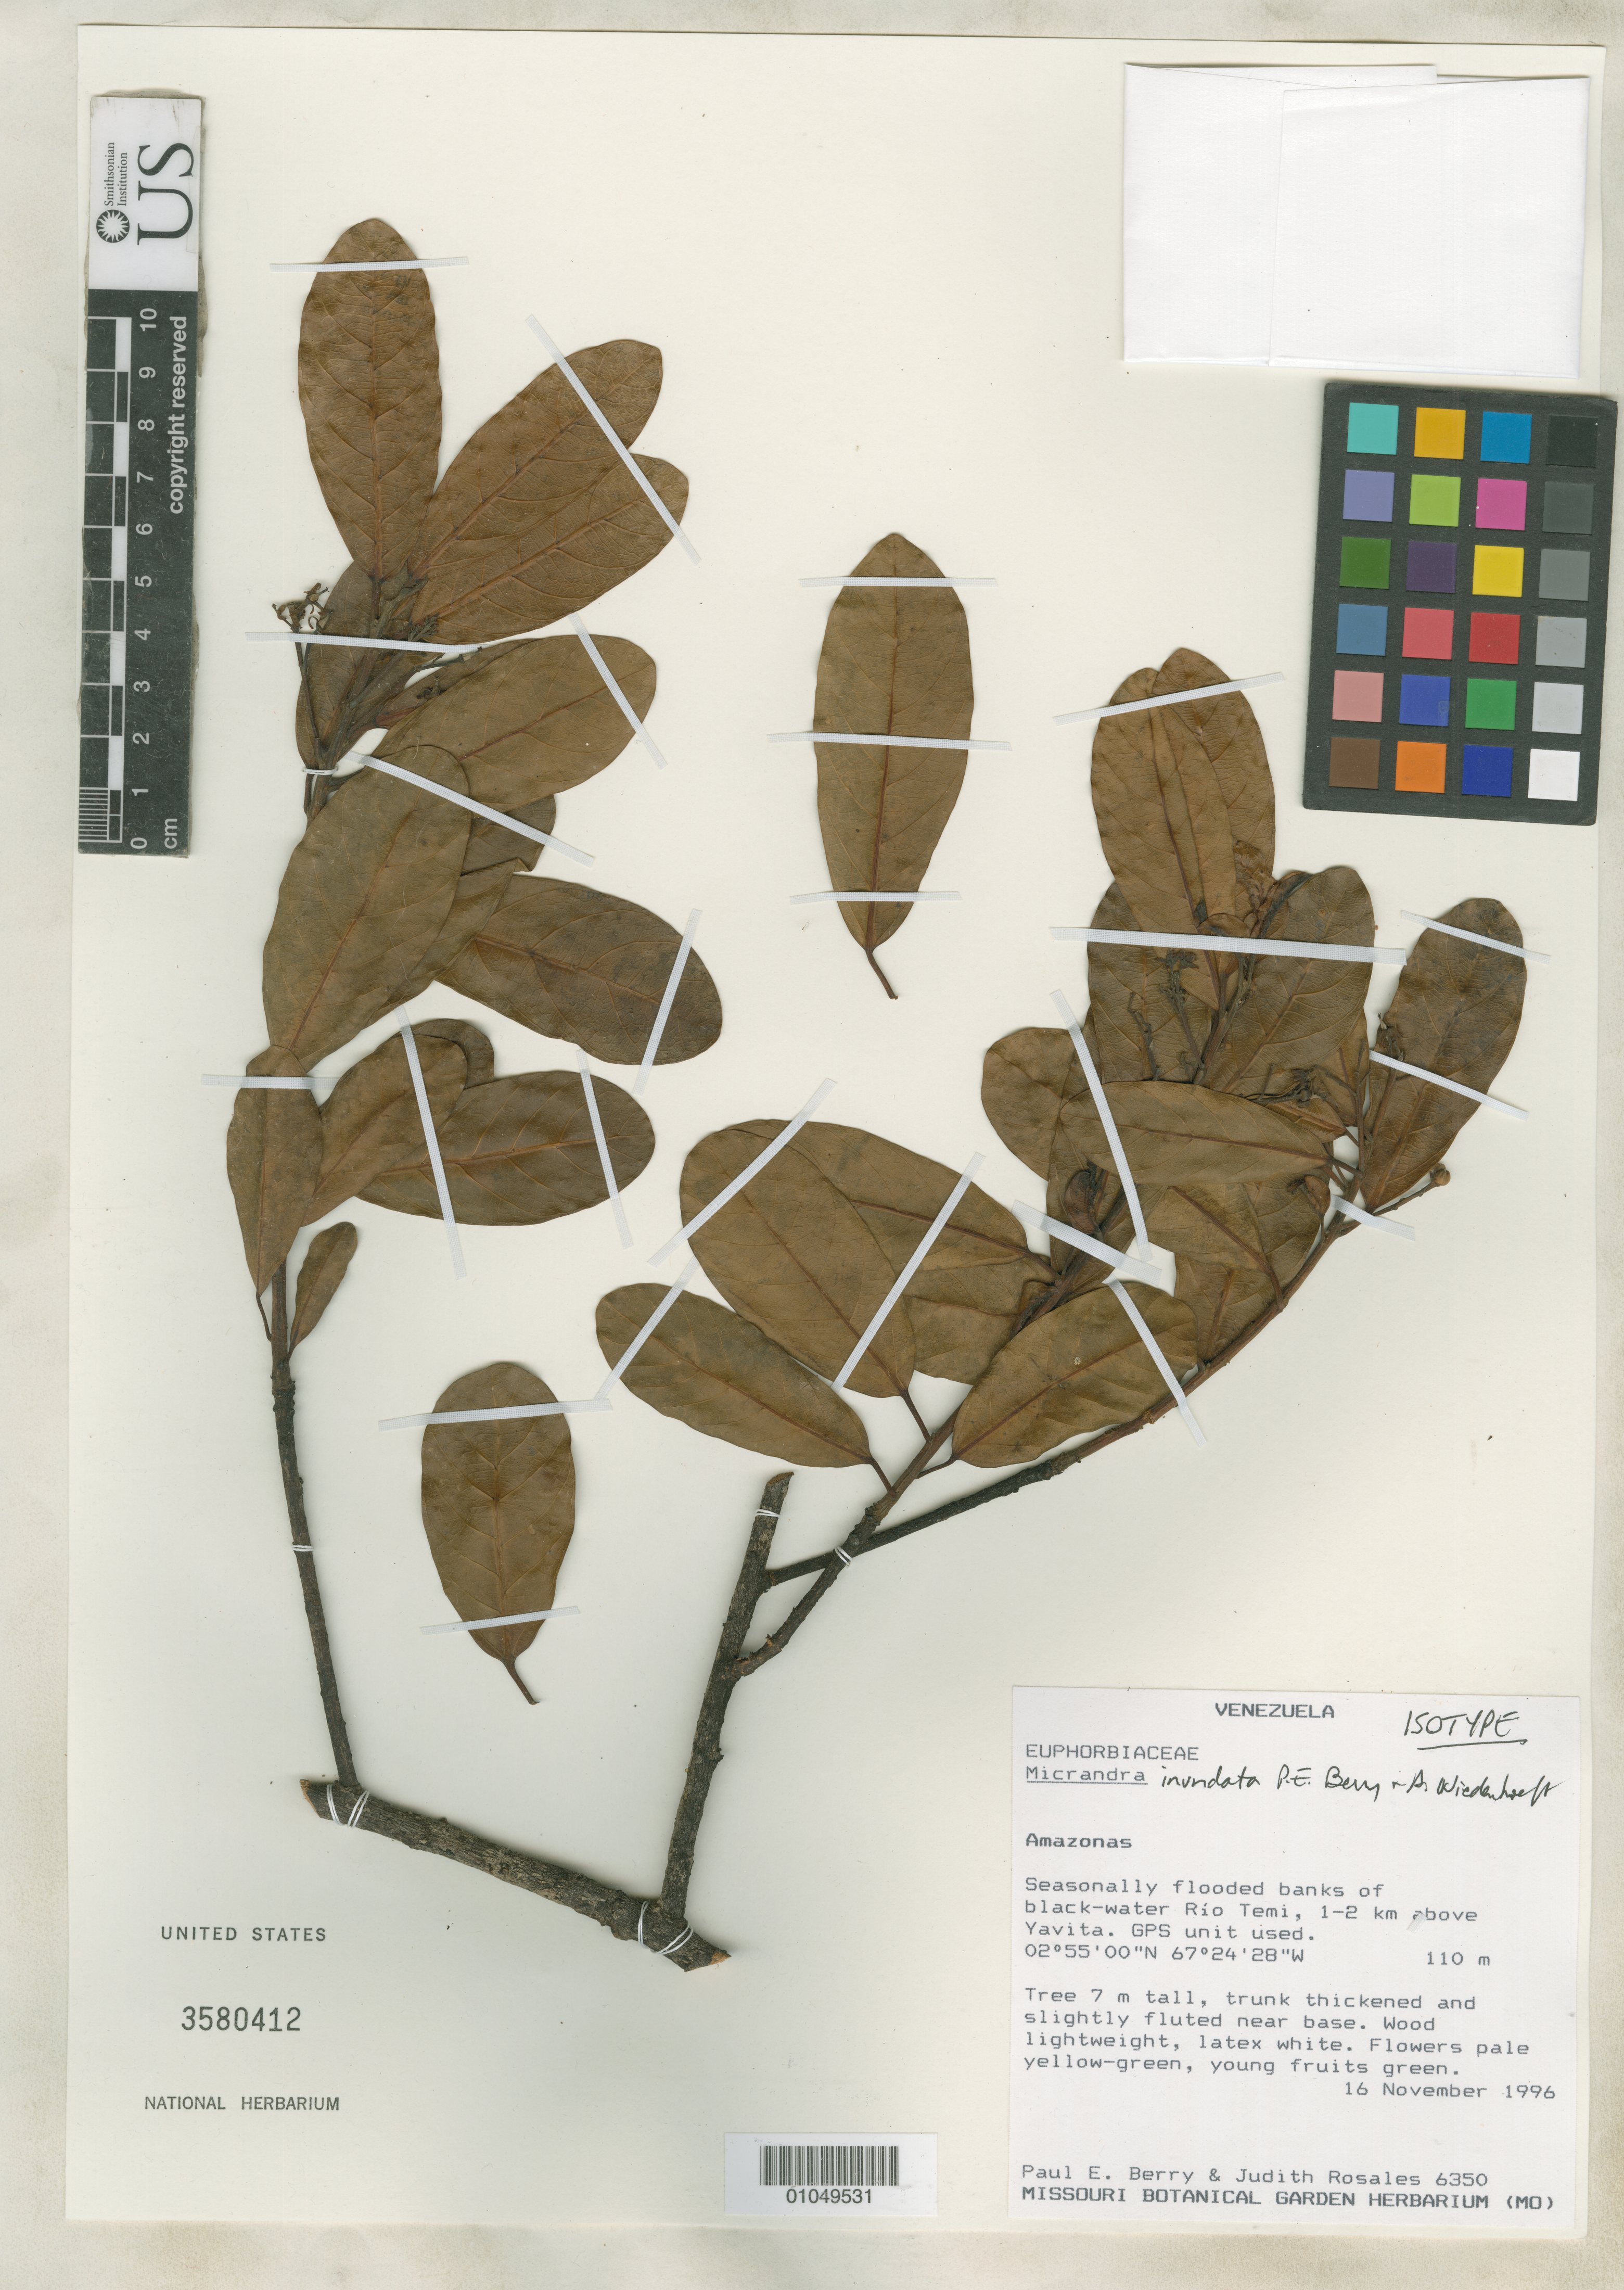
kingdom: Plantae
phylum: Tracheophyta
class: Magnoliopsida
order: Malpighiales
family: Euphorbiaceae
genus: Micrandra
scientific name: Micrandra inundata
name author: P.E. Berry & Wiedenhoeft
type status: Isotype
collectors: P. E. Berry & J. Rosales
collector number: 6350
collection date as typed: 16 Nov 1996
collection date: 1996-11-16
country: Venezuela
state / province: Amazonas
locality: Seasonally flooded banks of black-water Río Temi, 1-2 km above Yavita.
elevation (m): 110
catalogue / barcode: US 3580412